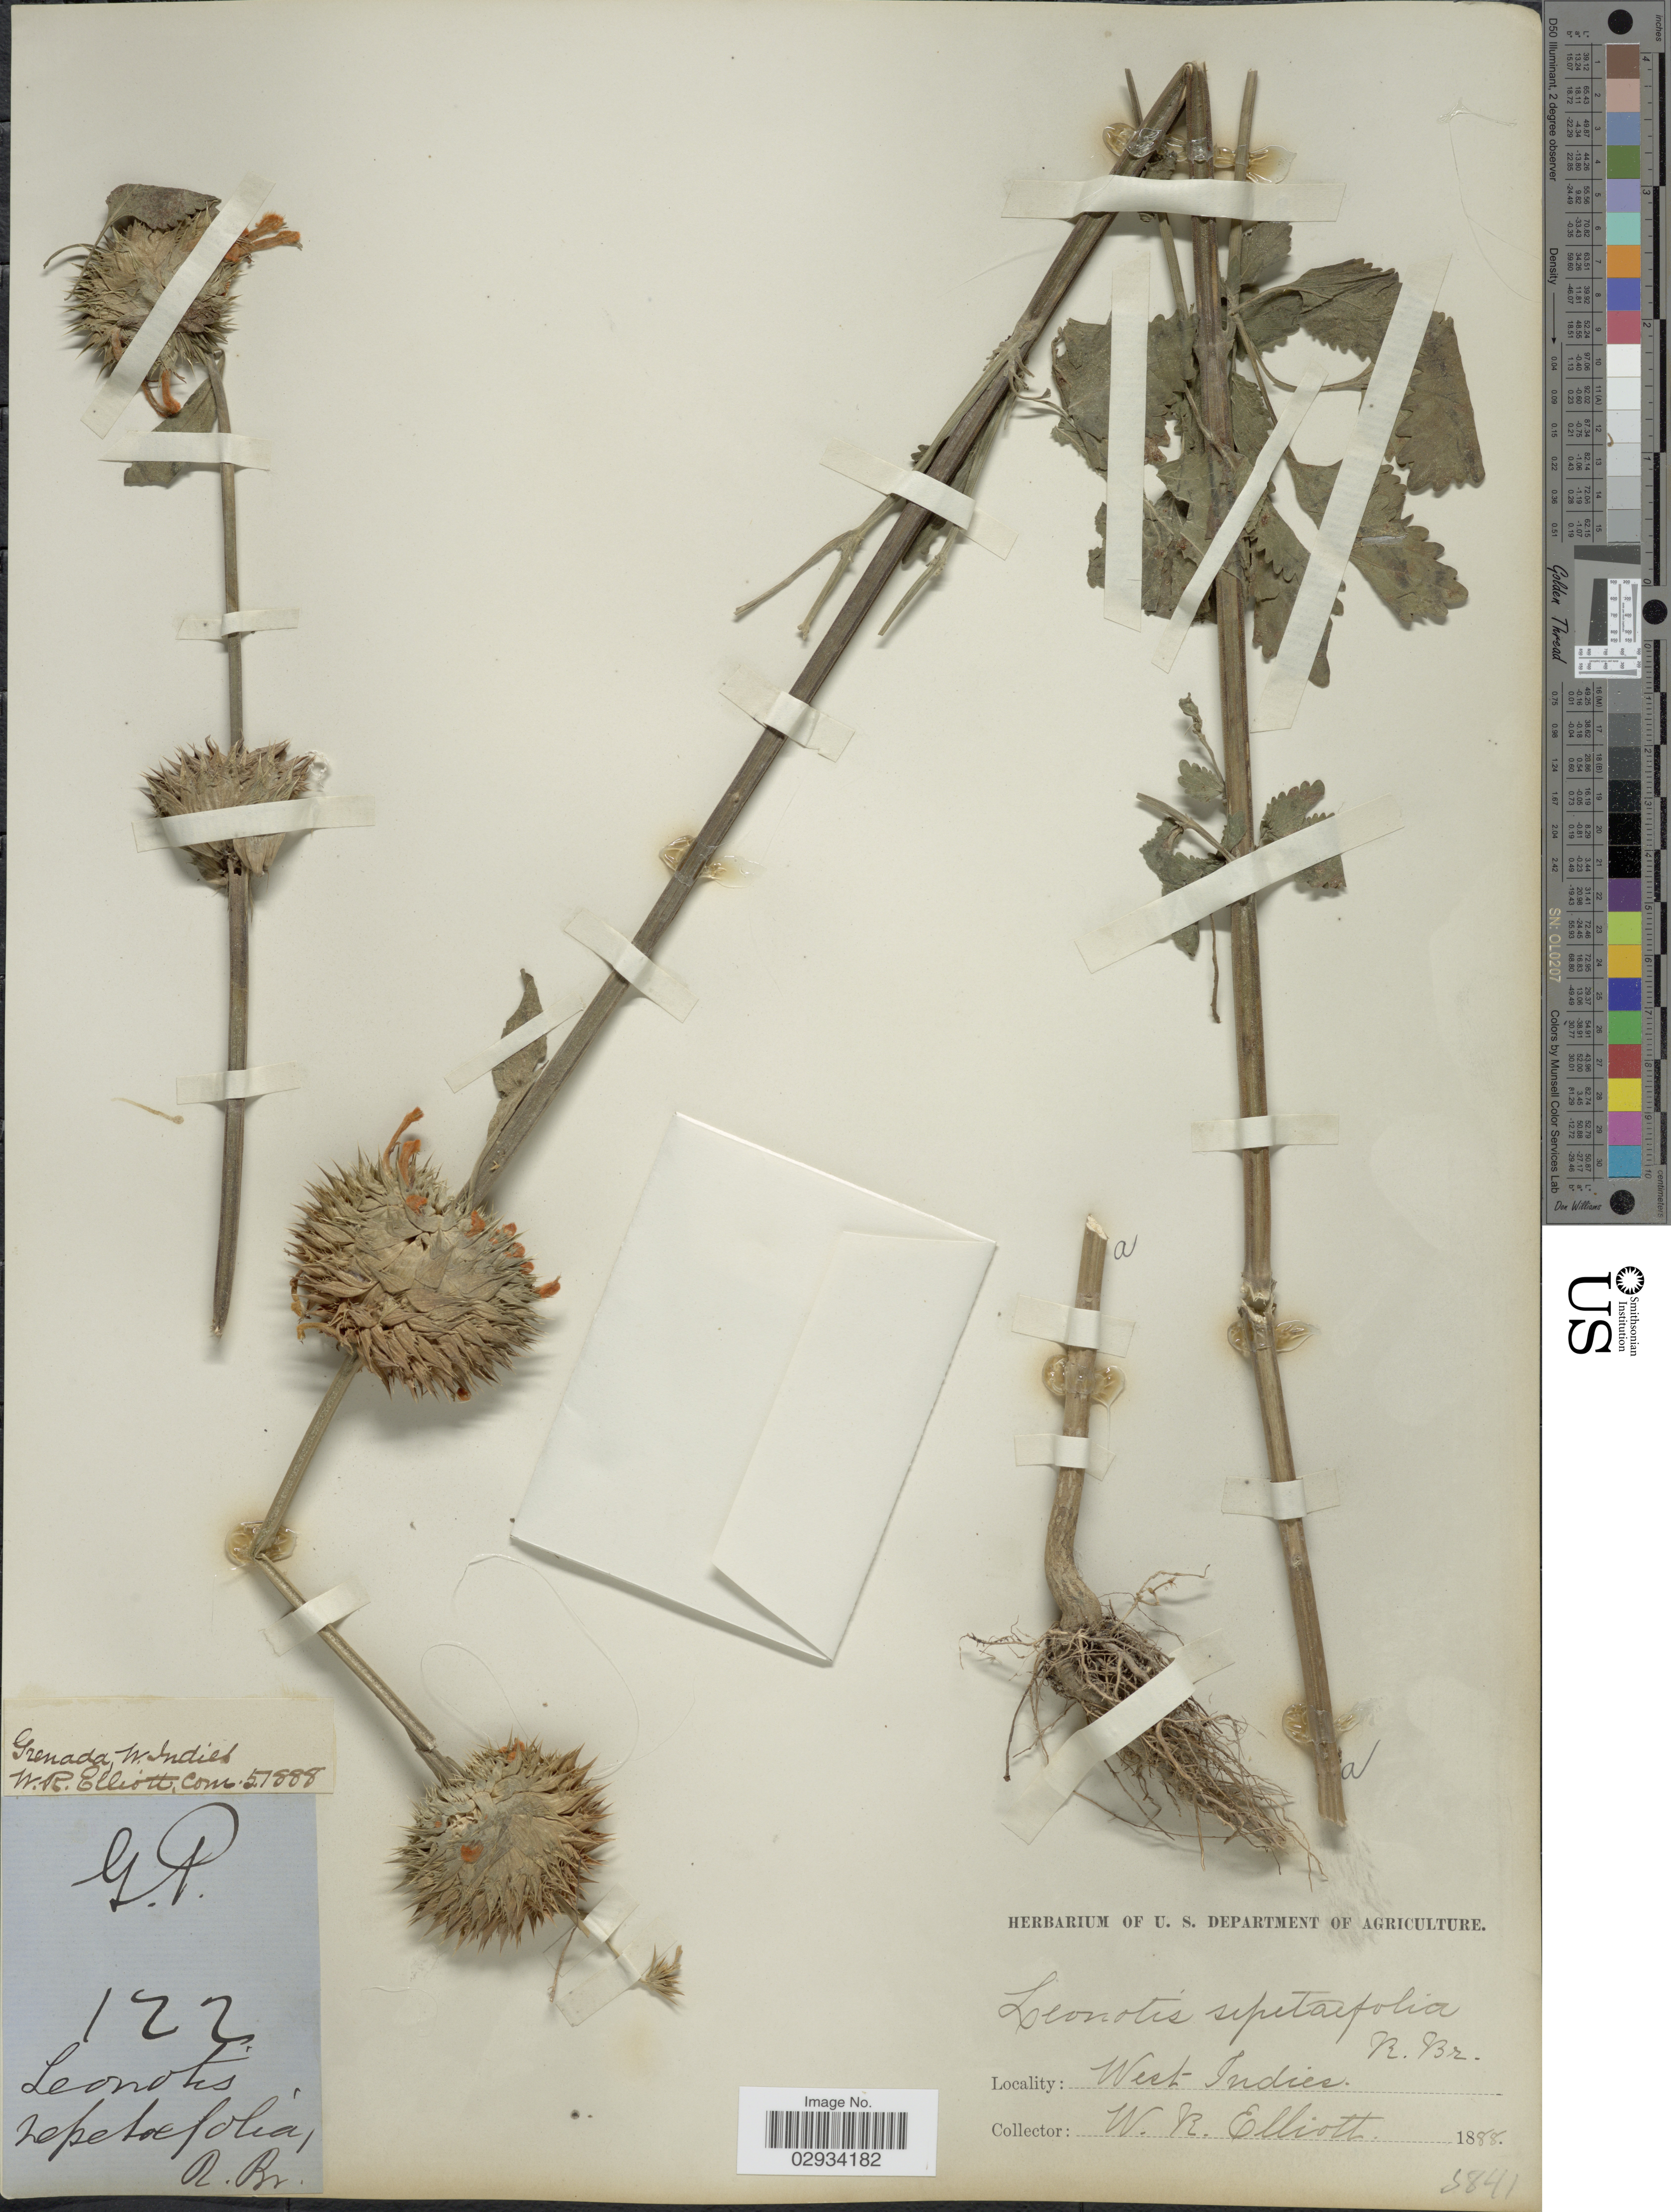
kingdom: Plantae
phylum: Tracheophyta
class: Magnoliopsida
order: Lamiales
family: Lamiaceae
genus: Leonotis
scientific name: Leonotis nepetifolia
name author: (L.) R. Br.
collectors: W. Elliott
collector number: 122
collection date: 1888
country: Grenada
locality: West Indies.